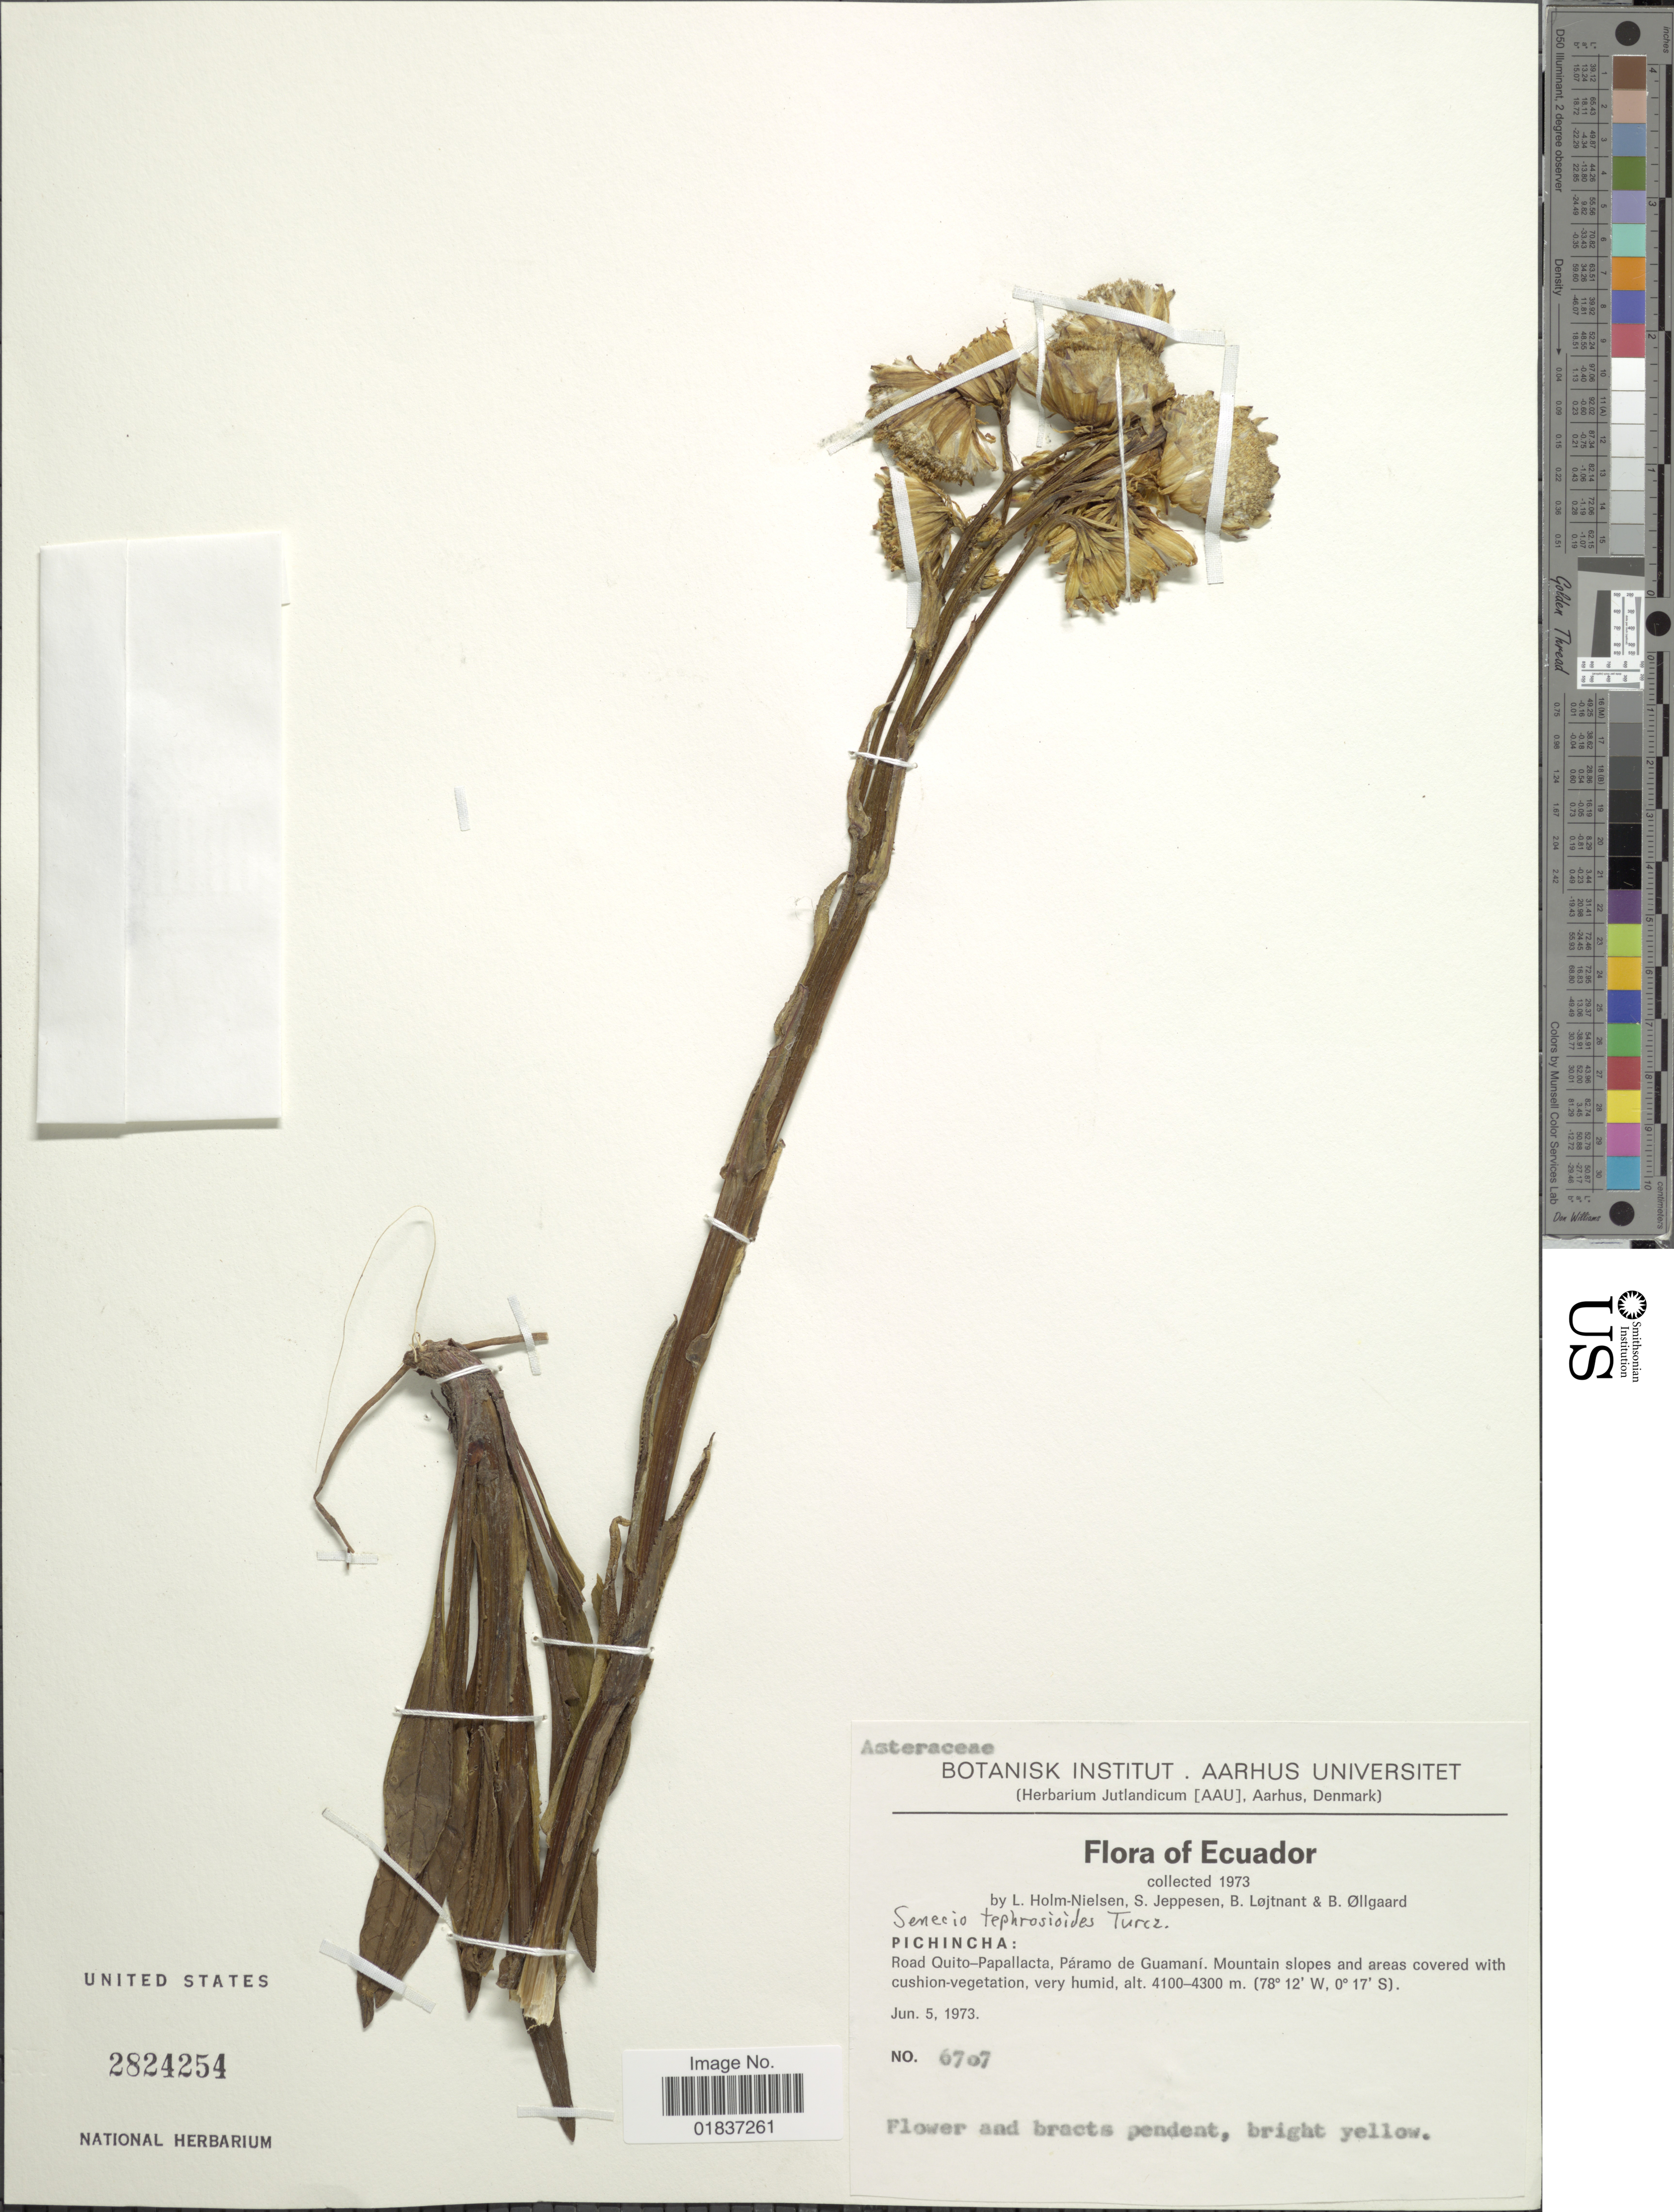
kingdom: Plantae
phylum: Tracheophyta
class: Magnoliopsida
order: Asterales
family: Asteraceae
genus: Senecio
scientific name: Senecio tephrosioides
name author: Turcz.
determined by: Salomon, Luciana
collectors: L. B. Holm-Nielsen, S. Jeppesen, B. Löjtnant & B. Øllgaard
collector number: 6707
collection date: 1973-06-05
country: Ecuador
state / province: Pichincha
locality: Pichincha: Road Quito-Papallacta, Paramo de Guamani.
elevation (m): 4100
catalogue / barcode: US 2824254